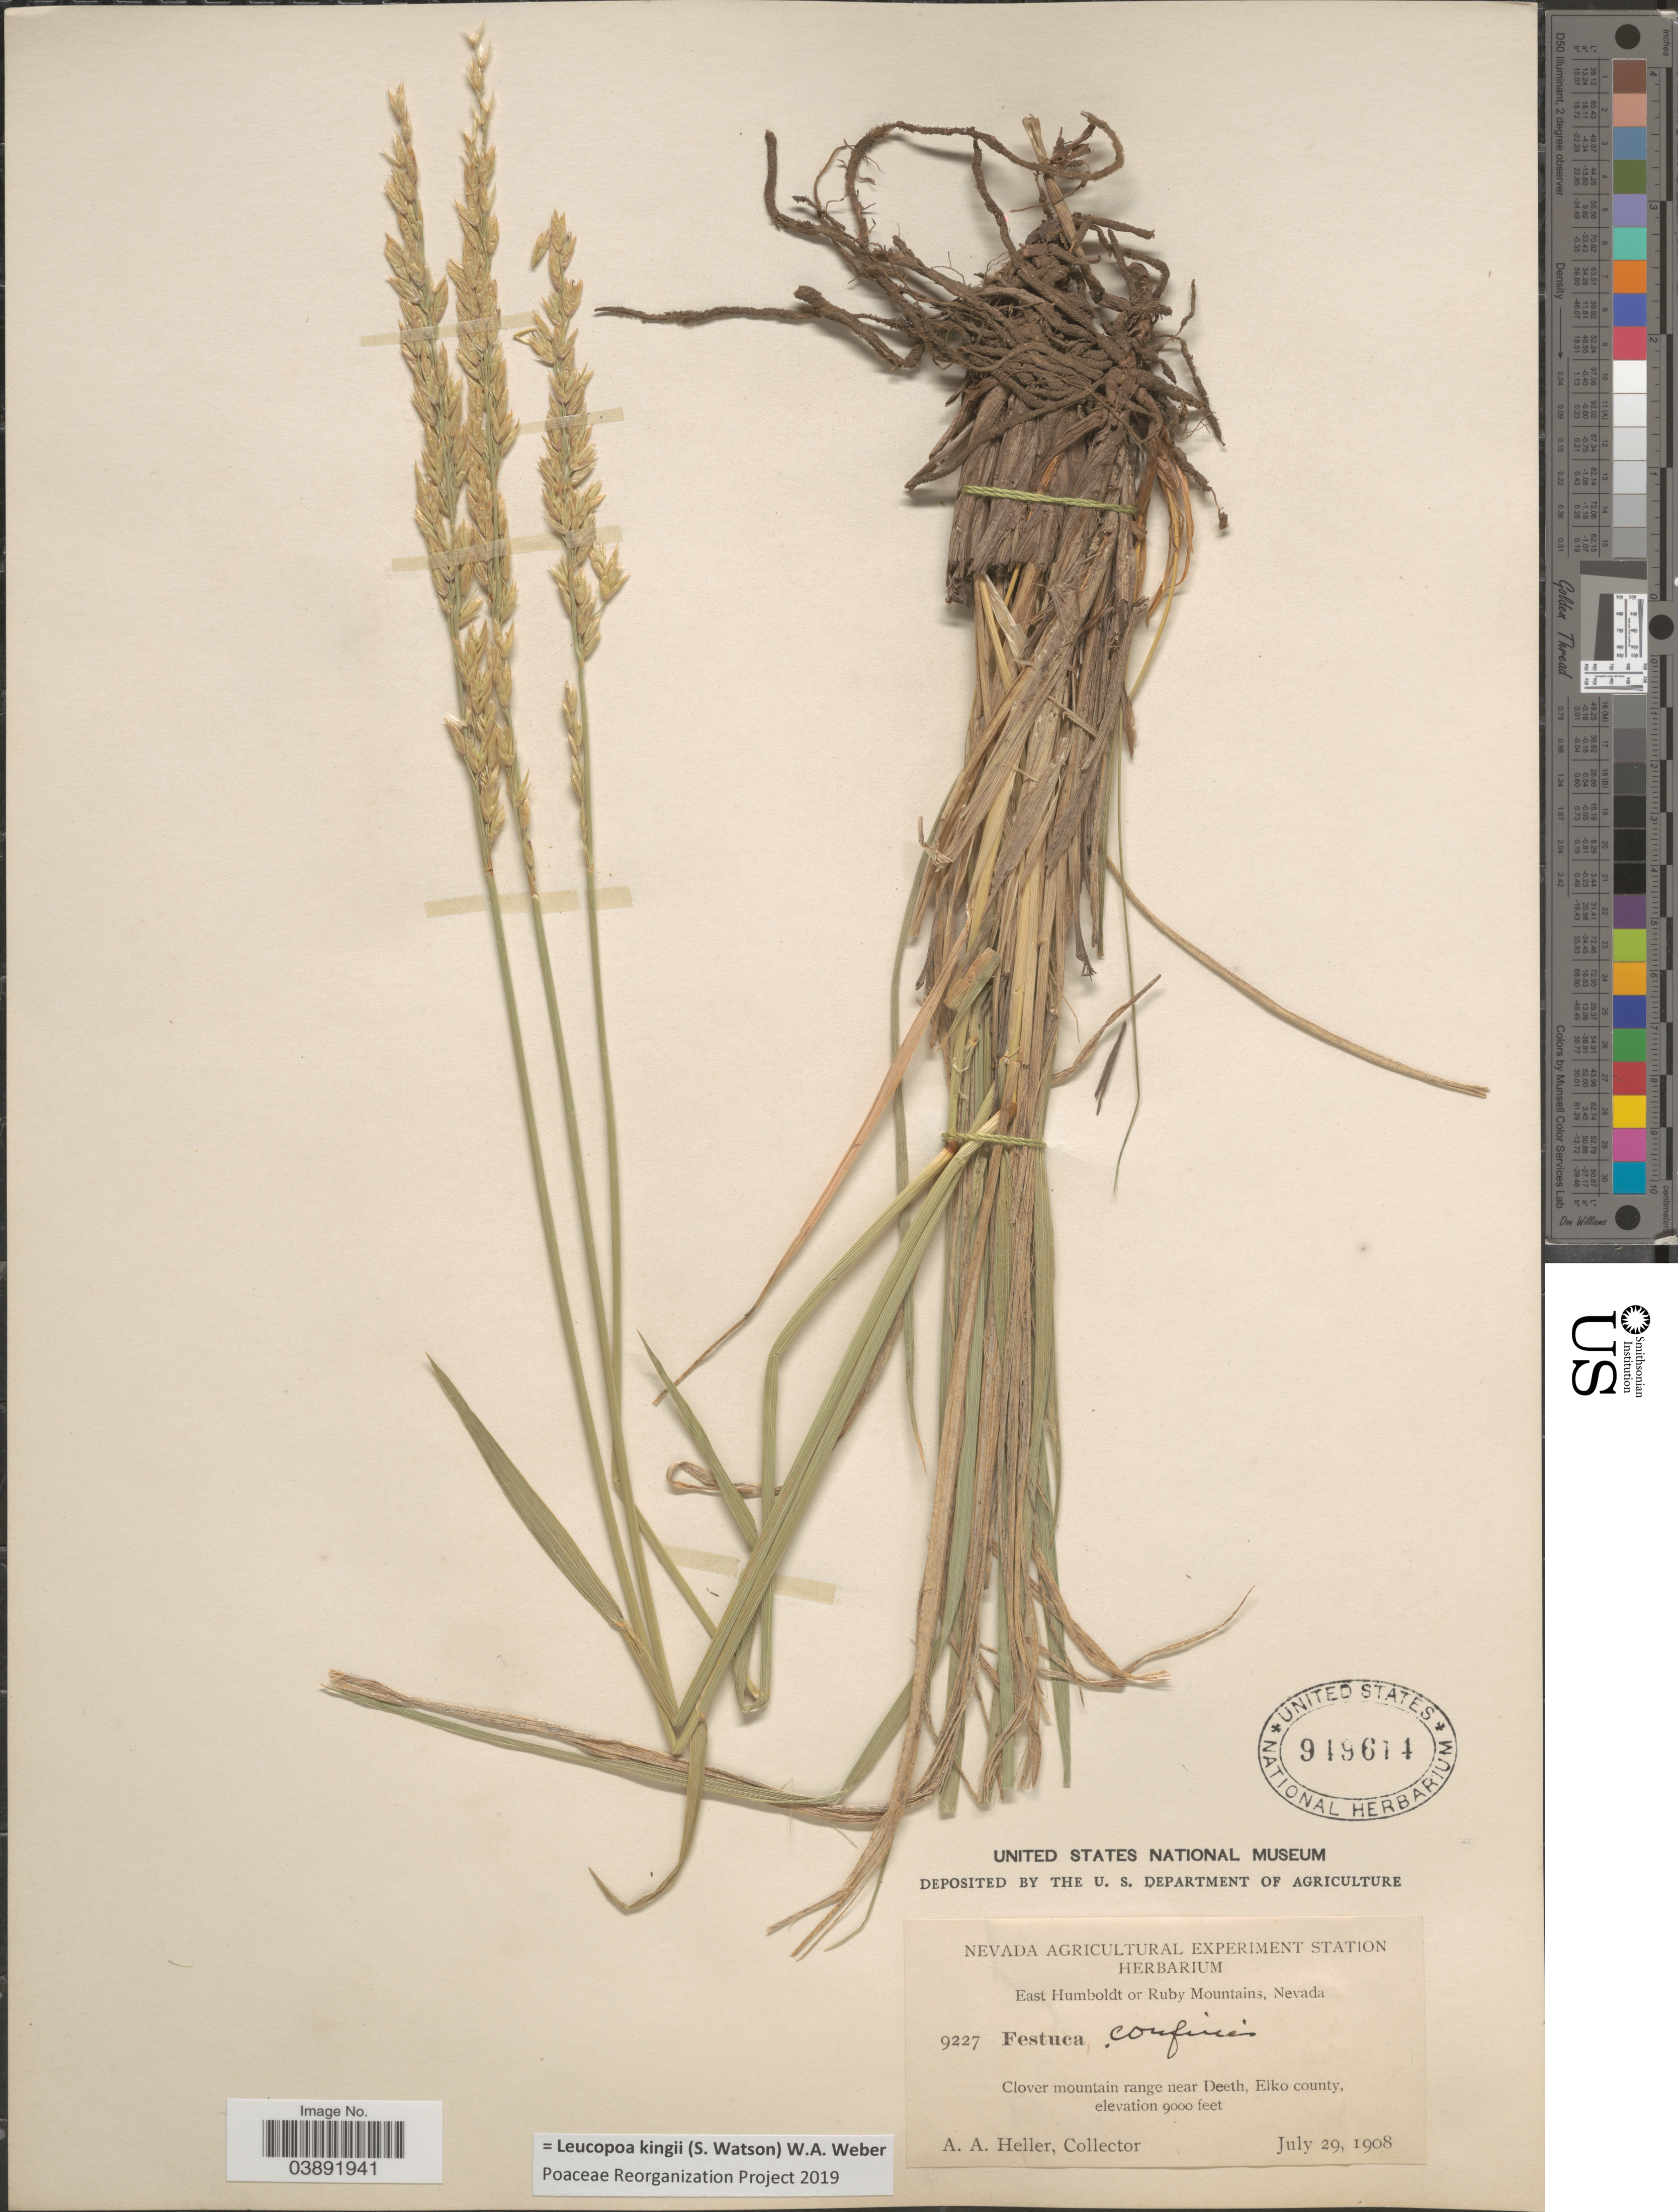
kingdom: Plantae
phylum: Tracheophyta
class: Liliopsida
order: Poales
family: Poaceae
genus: Hesperochloa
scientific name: Hesperochloa kingii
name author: (S. Watson) Rydb.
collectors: A. A. Heller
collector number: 9227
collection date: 1908-07-29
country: United States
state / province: Nevada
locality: East Humboldt or Ruby Mountains. Clover mountain range near Deeth, Elko county.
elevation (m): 2743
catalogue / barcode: US 949614